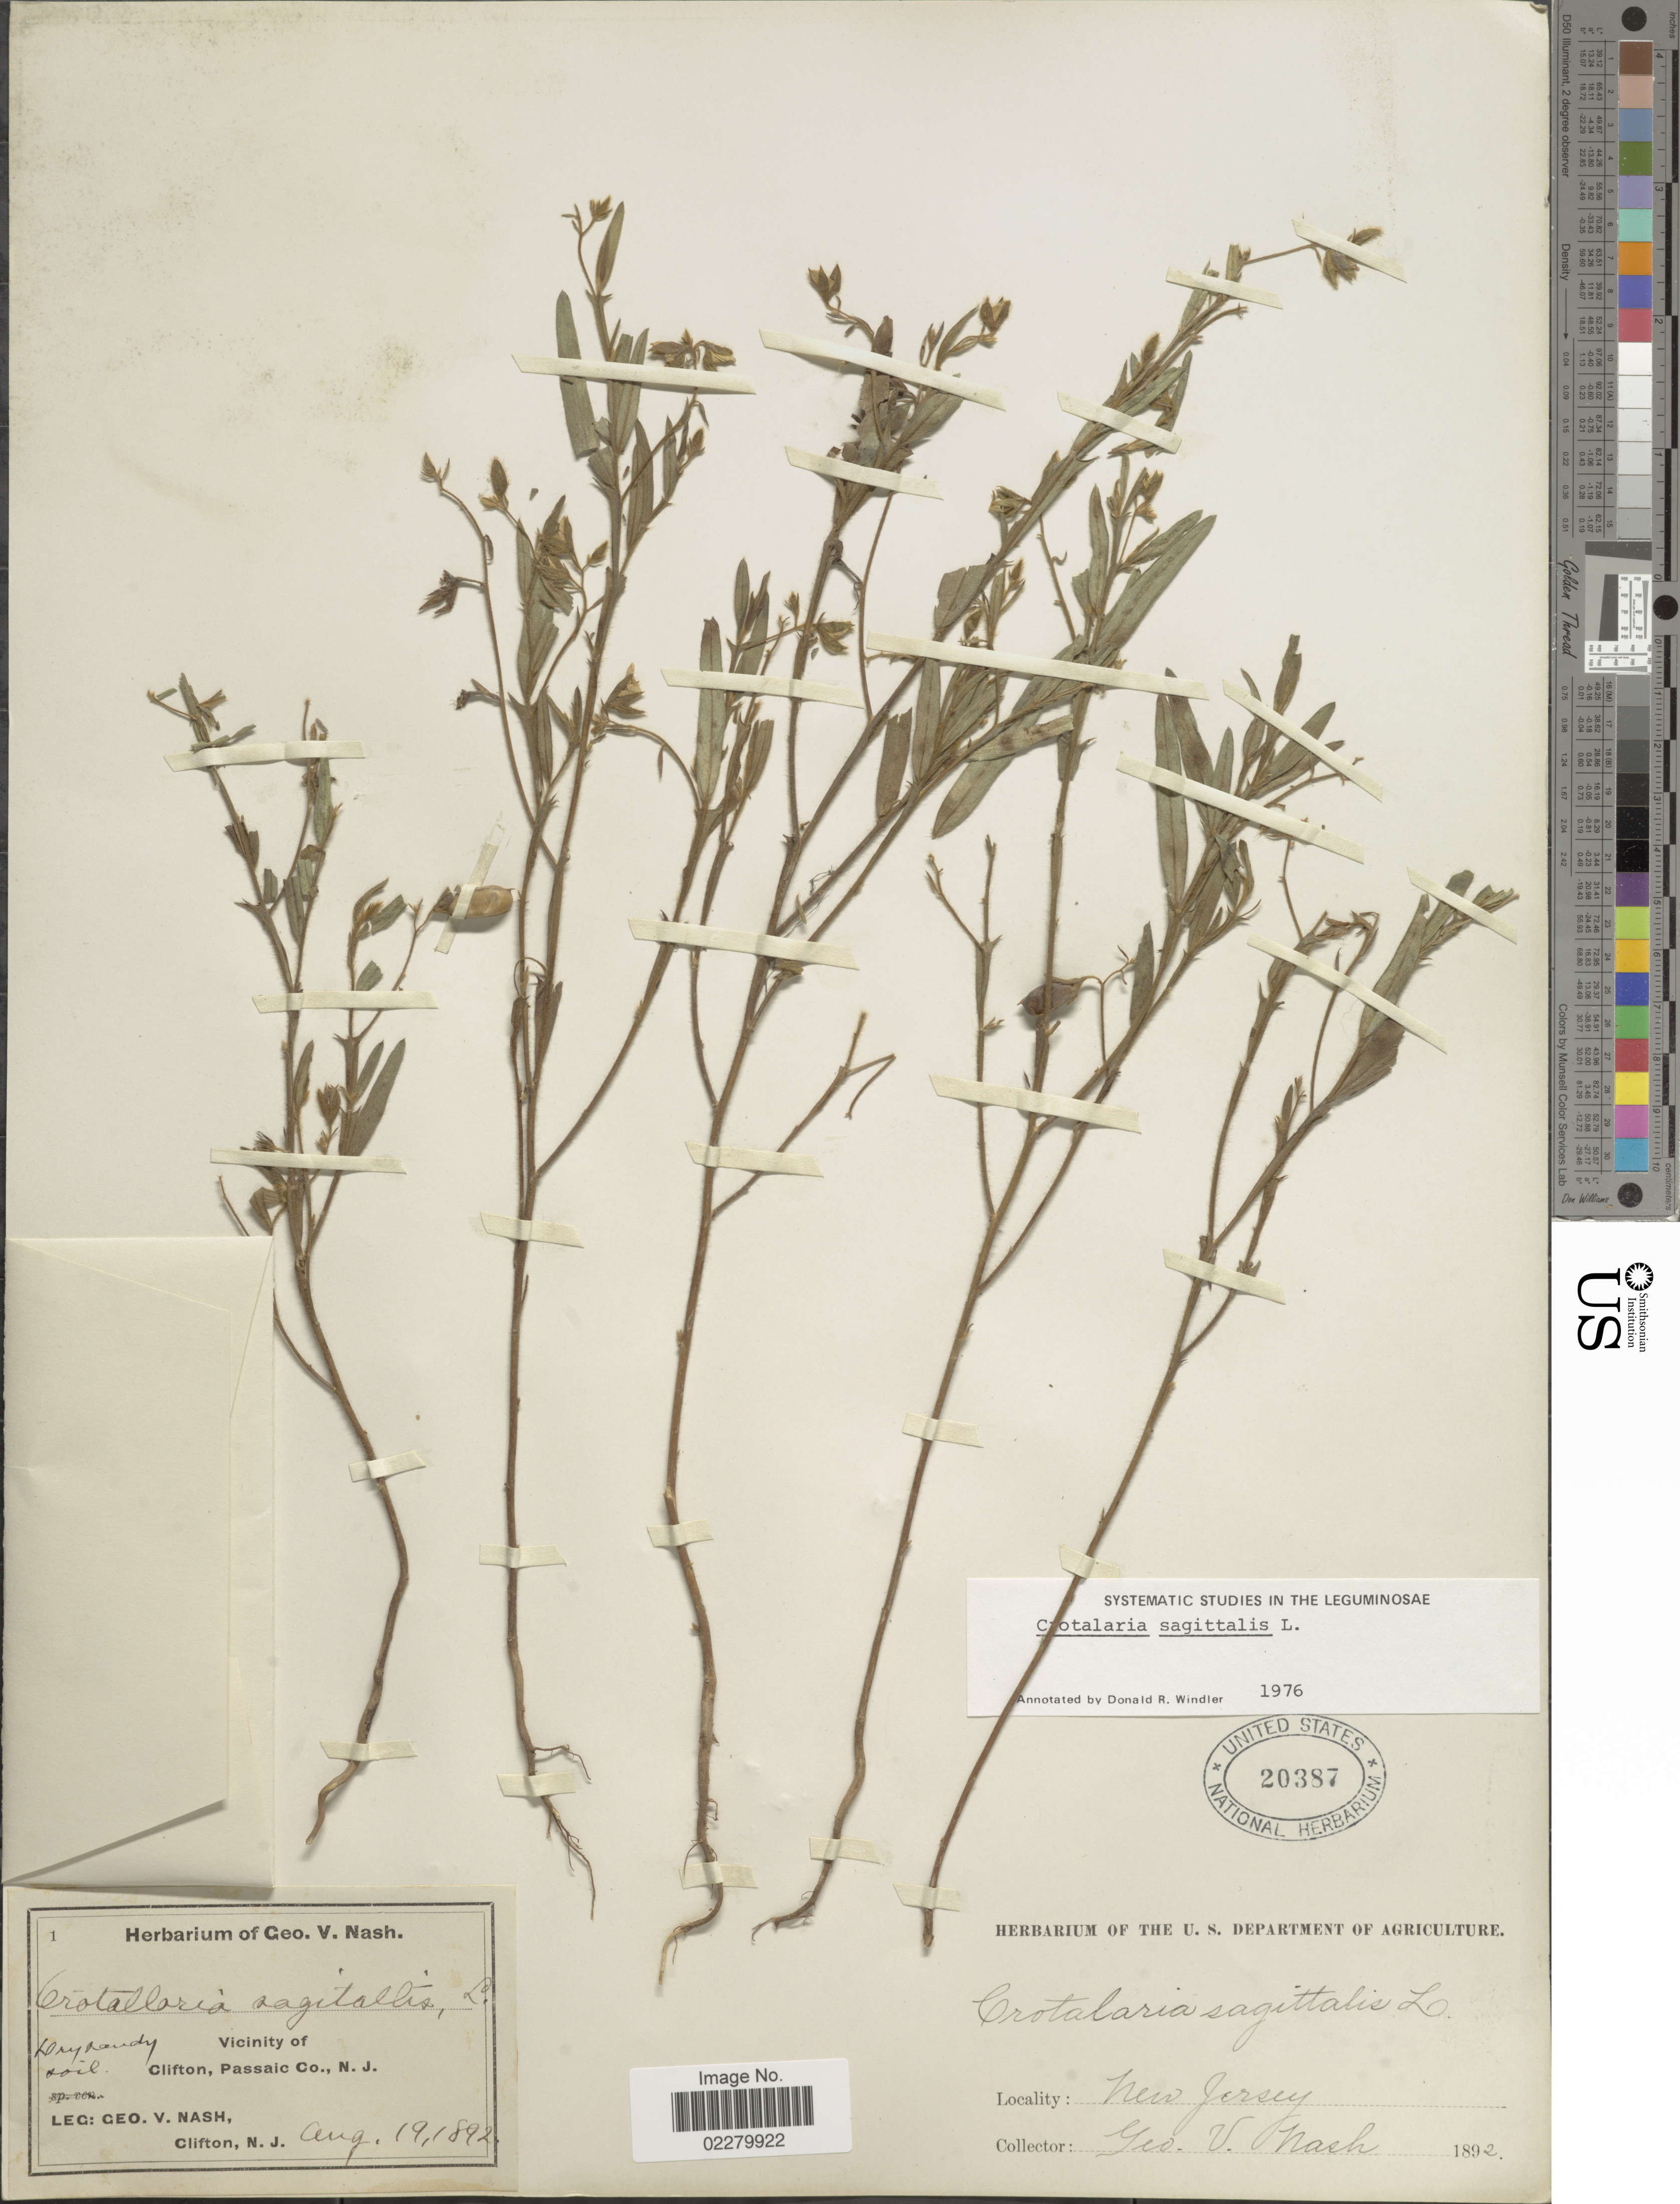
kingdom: Plantae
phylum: Tracheophyta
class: Magnoliopsida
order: Fabales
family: Fabaceae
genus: Crotalaria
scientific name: Crotalaria sagittalis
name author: L.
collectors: G. V. Nash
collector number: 1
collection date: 1892-08-19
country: United States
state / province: New Jersey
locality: Vicinity of Clifton, Passaic Co., N.J.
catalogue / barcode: US 20387